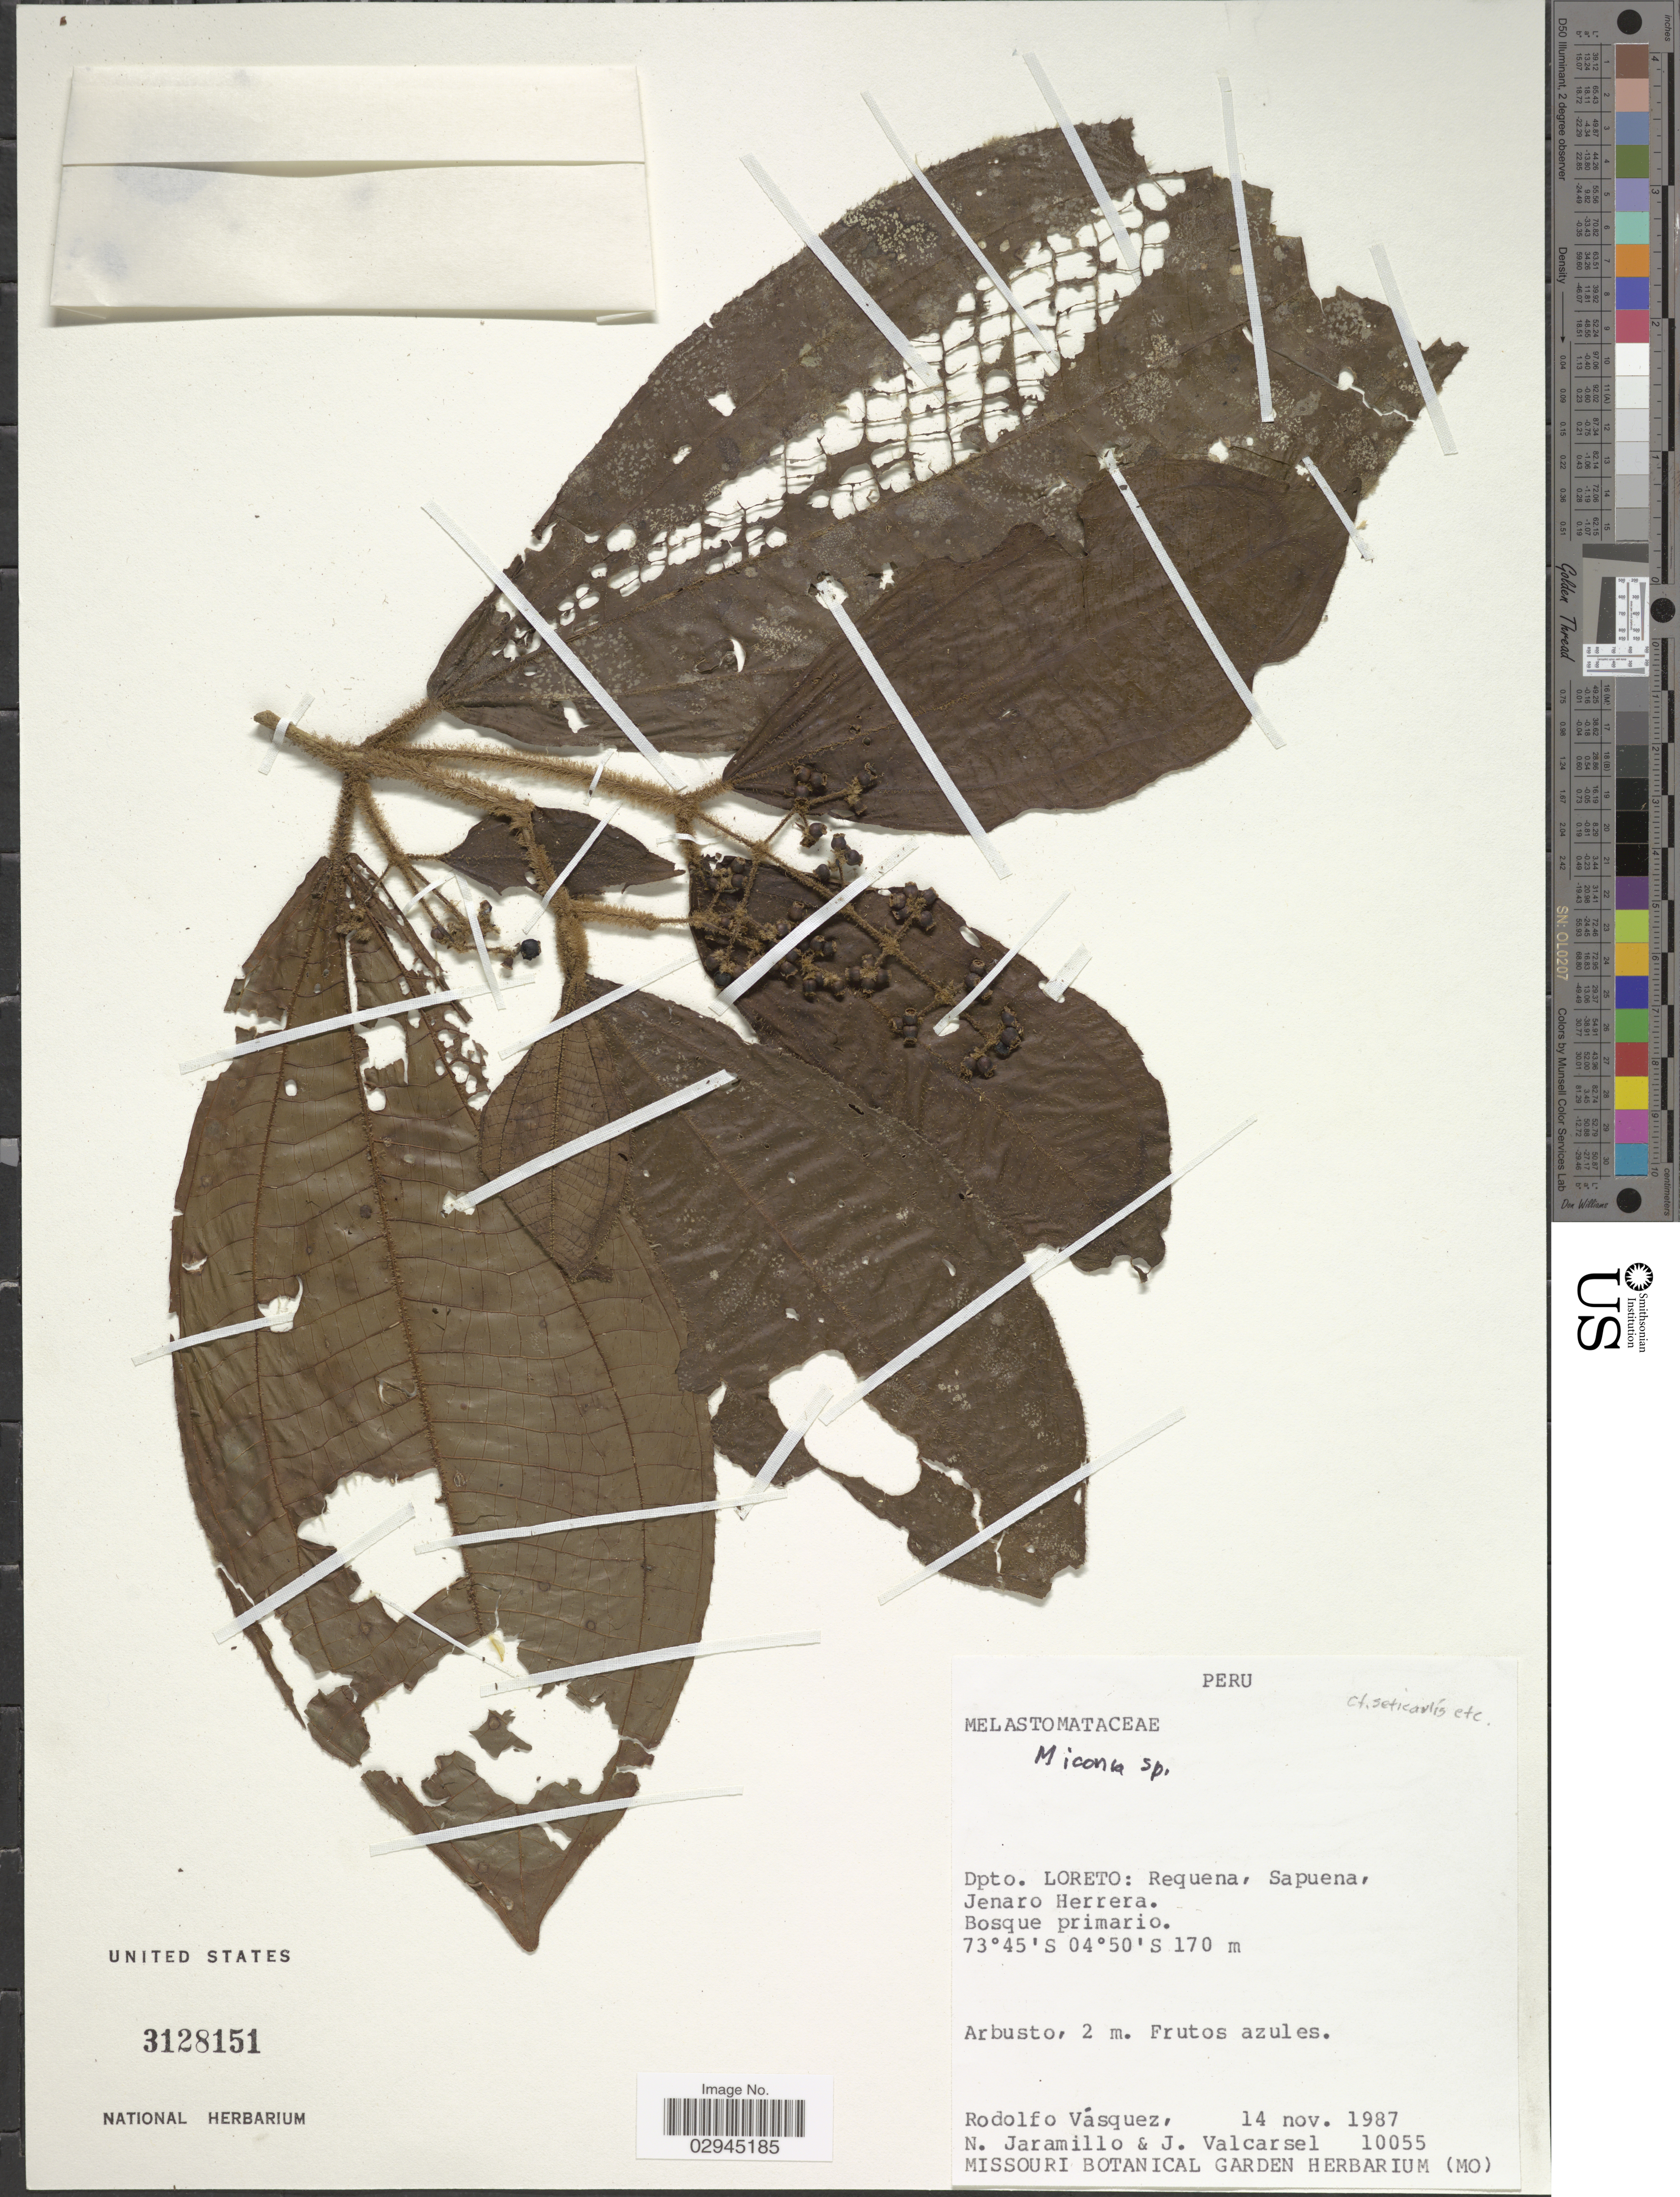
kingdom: Plantae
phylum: Tracheophyta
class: Magnoliopsida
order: Myrtales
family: Melastomataceae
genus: Miconia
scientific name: Miconia sp.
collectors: R. Vásquez, N. Jaramillo & J. Valcarsel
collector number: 10055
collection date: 1987-11-14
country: Peru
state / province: Loreto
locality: Dpto. Loreto: Requena, Sapuena, Jenaro Herrera.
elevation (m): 170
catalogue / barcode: US 3128151